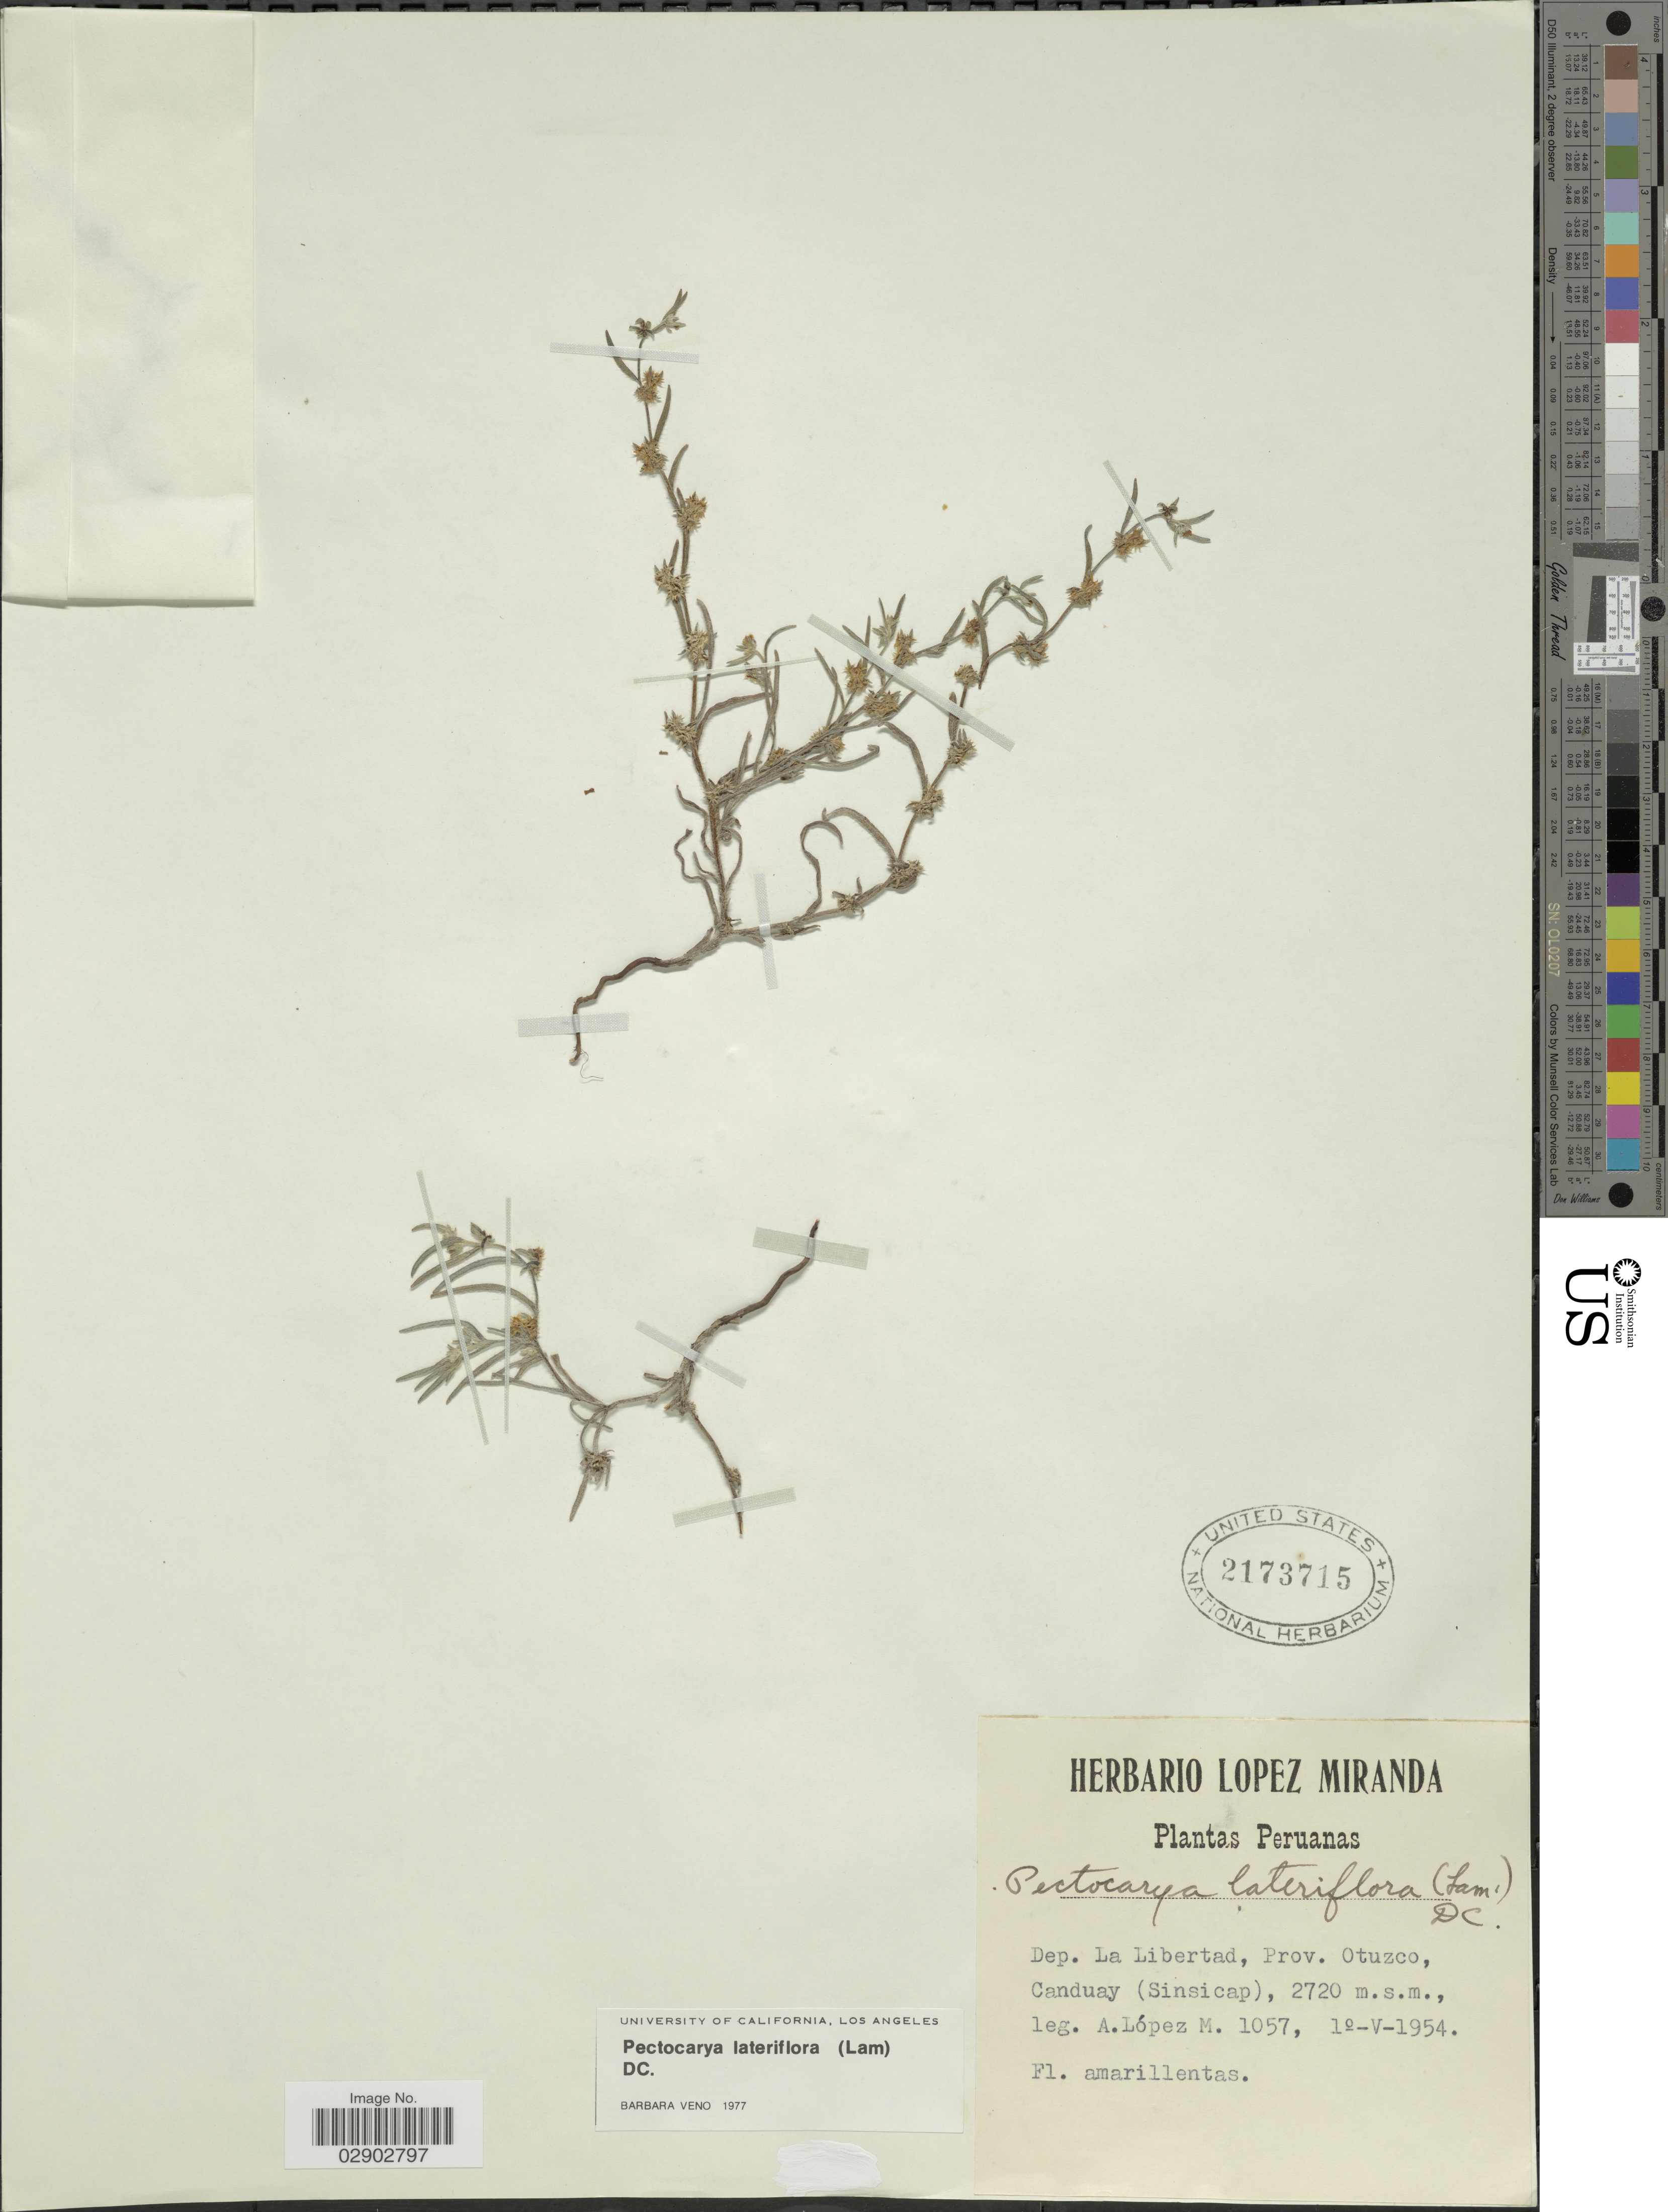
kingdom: Plantae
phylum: Tracheophyta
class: Magnoliopsida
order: Boraginales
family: Boraginaceae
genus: Pectocarya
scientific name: Pectocarya linearis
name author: (Ruiz & Pav.) DC.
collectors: A. López M.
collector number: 1057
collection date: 1954-05-01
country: Peru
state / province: La Libertad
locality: Dep. La Libertad, Prov. Otuzco, Canduay (Sinsicap).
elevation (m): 2720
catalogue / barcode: US 2173715